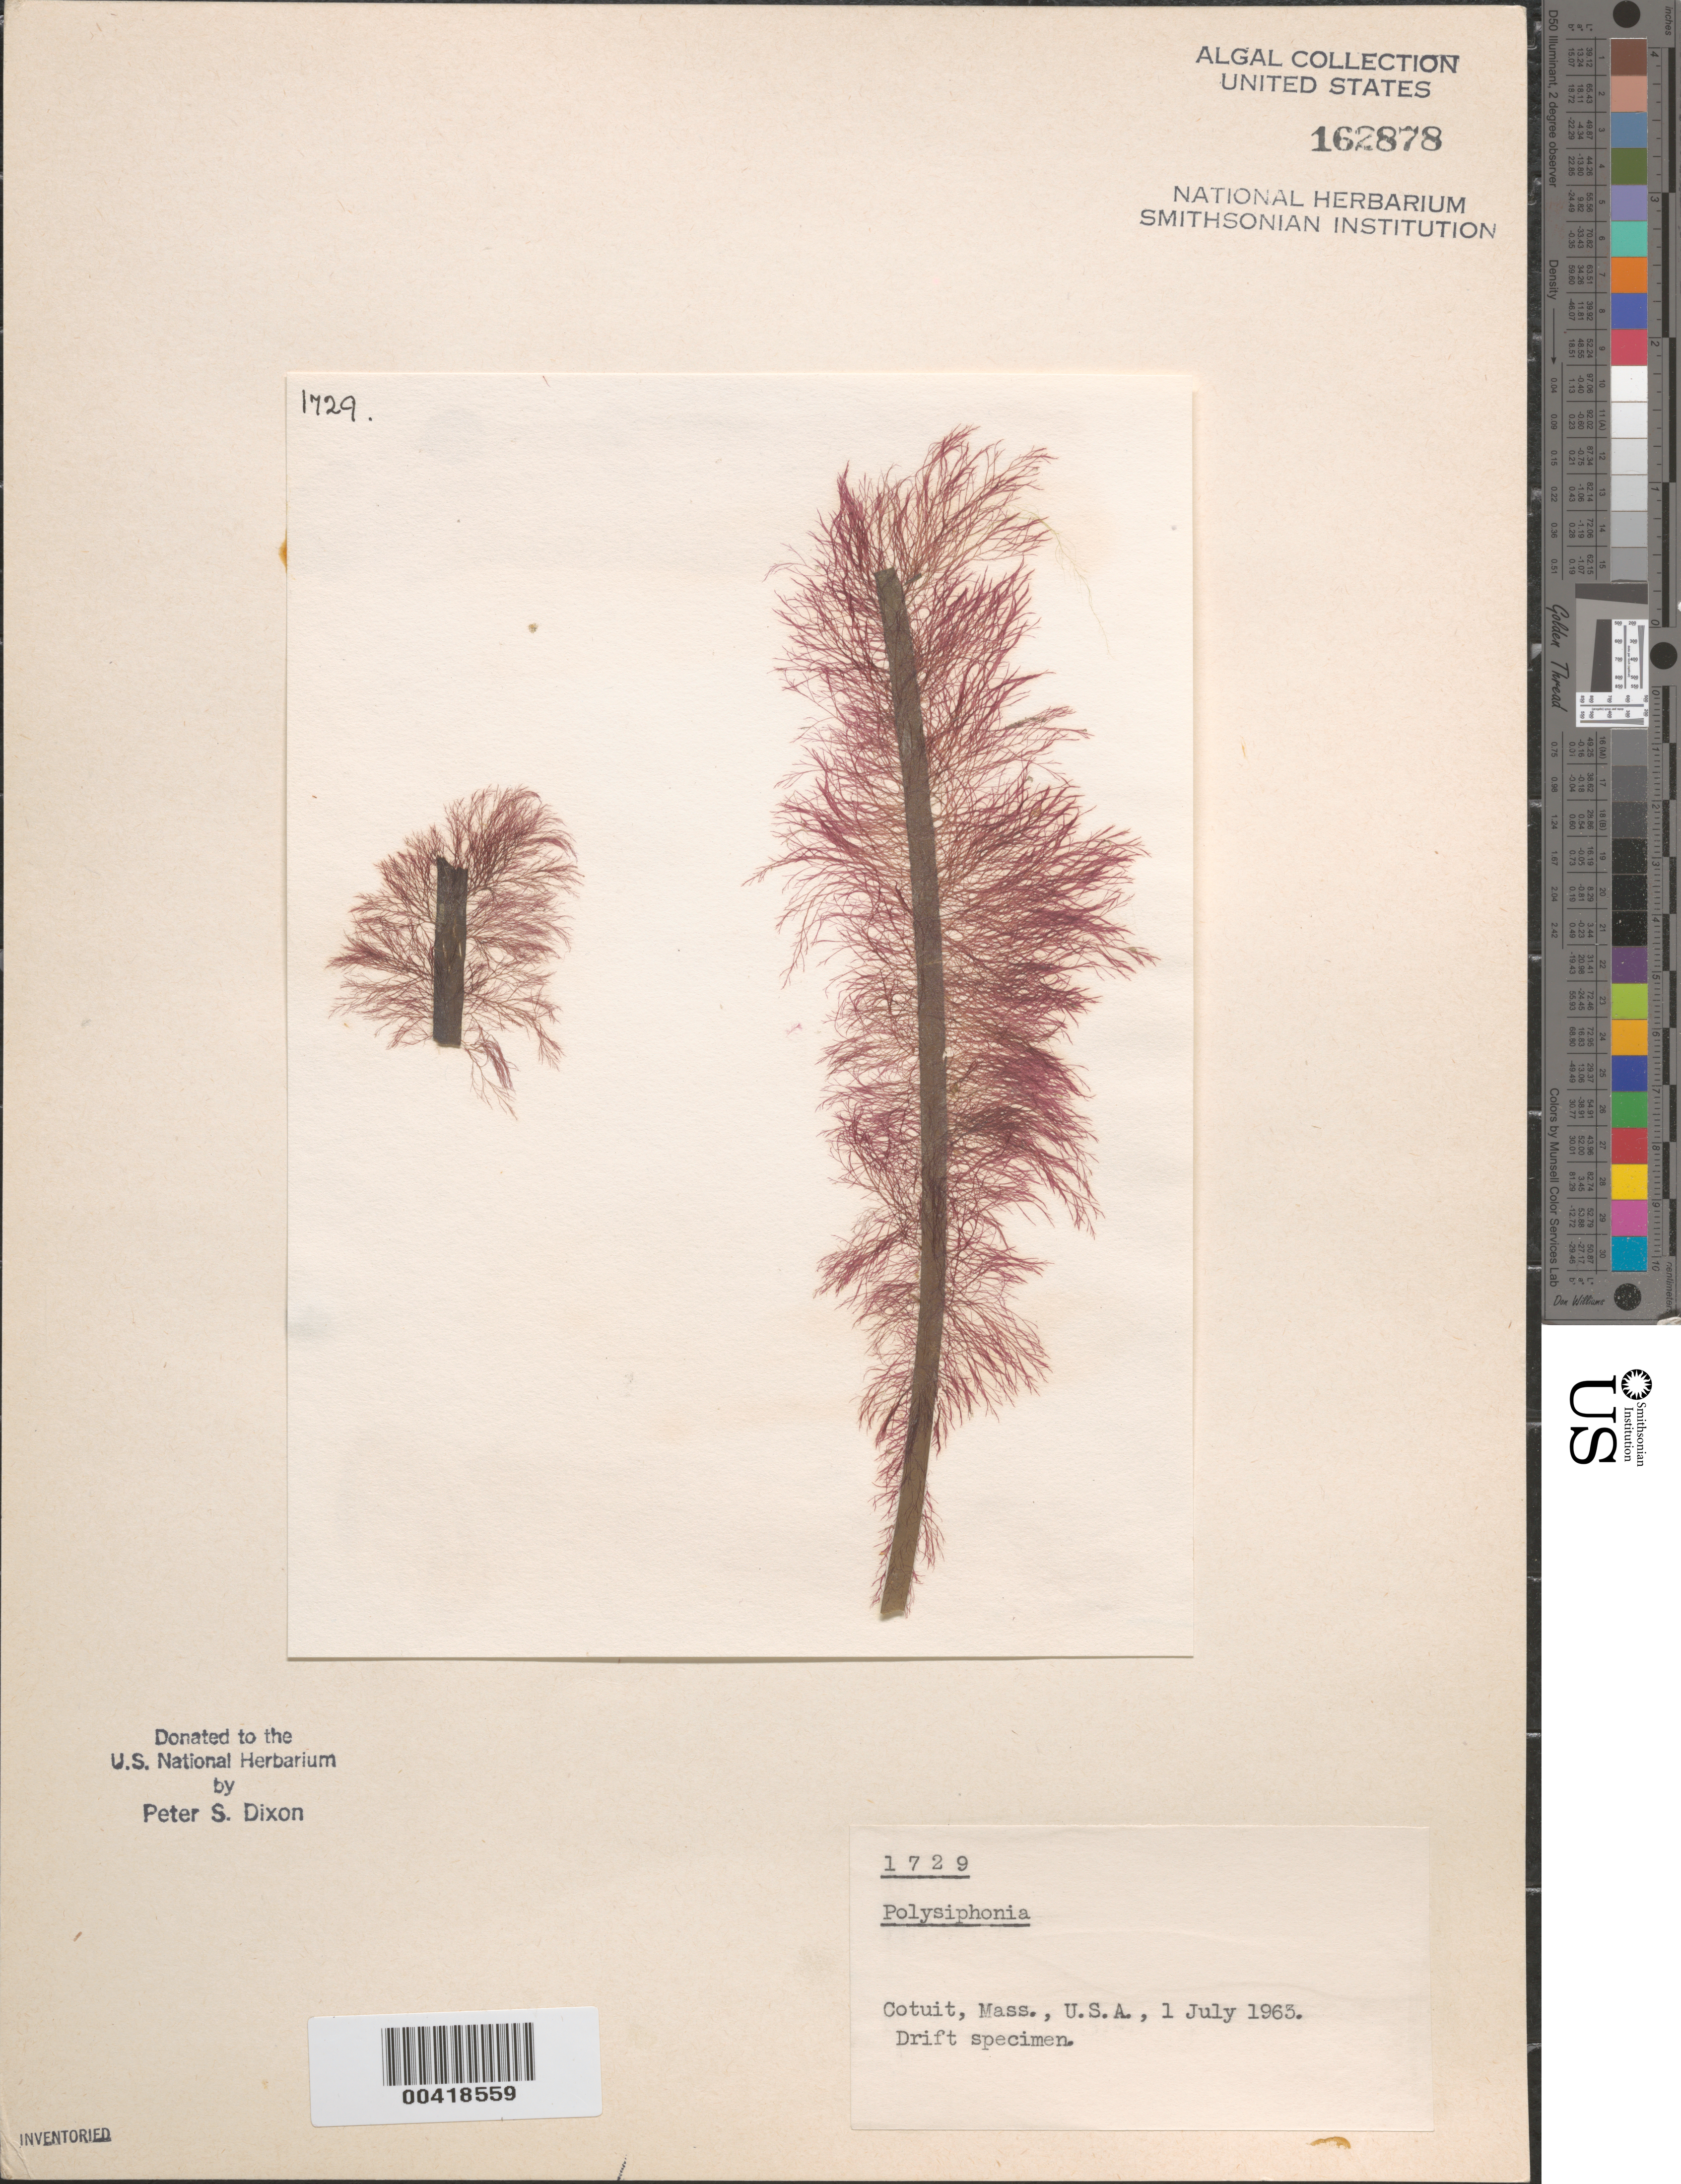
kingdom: Plantae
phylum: Rhodophyta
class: Florideophyceae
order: Ceramiales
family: Rhodomelaceae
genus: Polysiphonia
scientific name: Polysiphonia sp.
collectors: P. S. Dixon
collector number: PSD 1729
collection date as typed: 01 Jul 1963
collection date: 1963-07-01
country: United States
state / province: Massachusetts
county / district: Barnstable County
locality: Cotuit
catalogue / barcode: US 162878